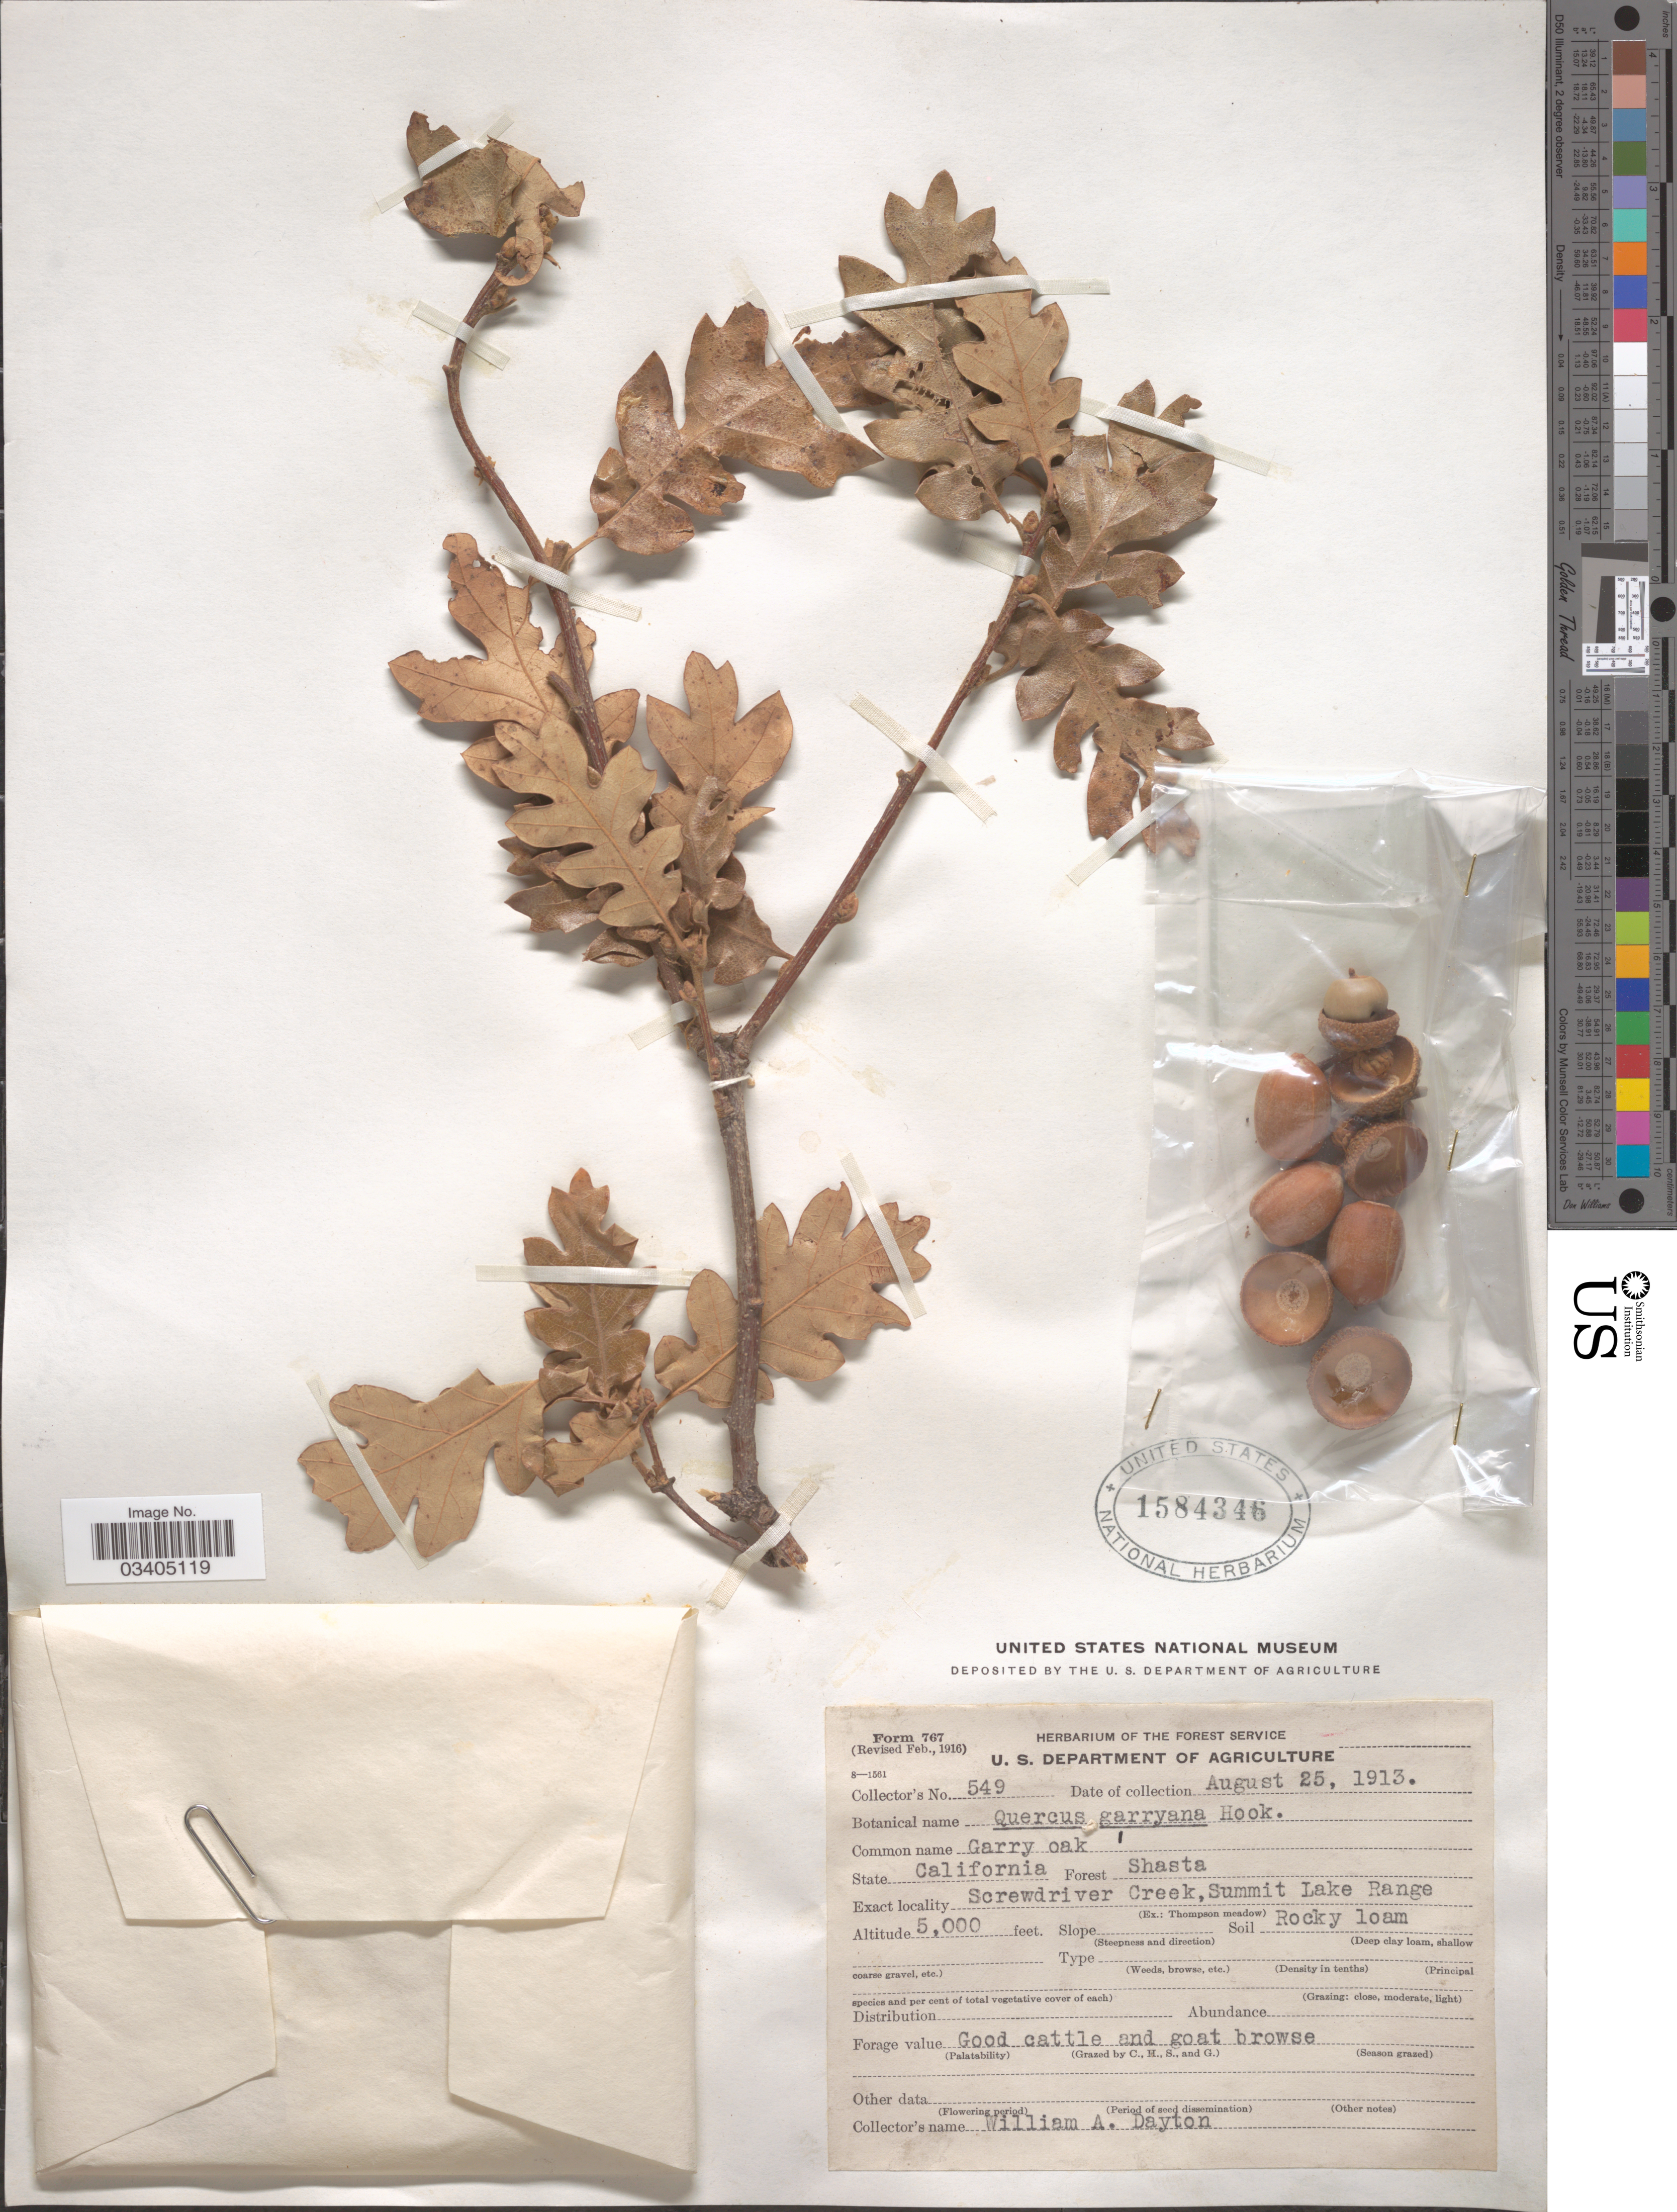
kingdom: Plantae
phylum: Tracheophyta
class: Magnoliopsida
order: Fagales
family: Fagaceae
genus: Quercus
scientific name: Quercus garryana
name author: Douglas ex Hook.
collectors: W. Dayton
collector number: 549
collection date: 1913-08-25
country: United States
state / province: California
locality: Forest Shasta, Screwdriver Creek, Summit Lake Range.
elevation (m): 1524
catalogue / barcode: US 1584346